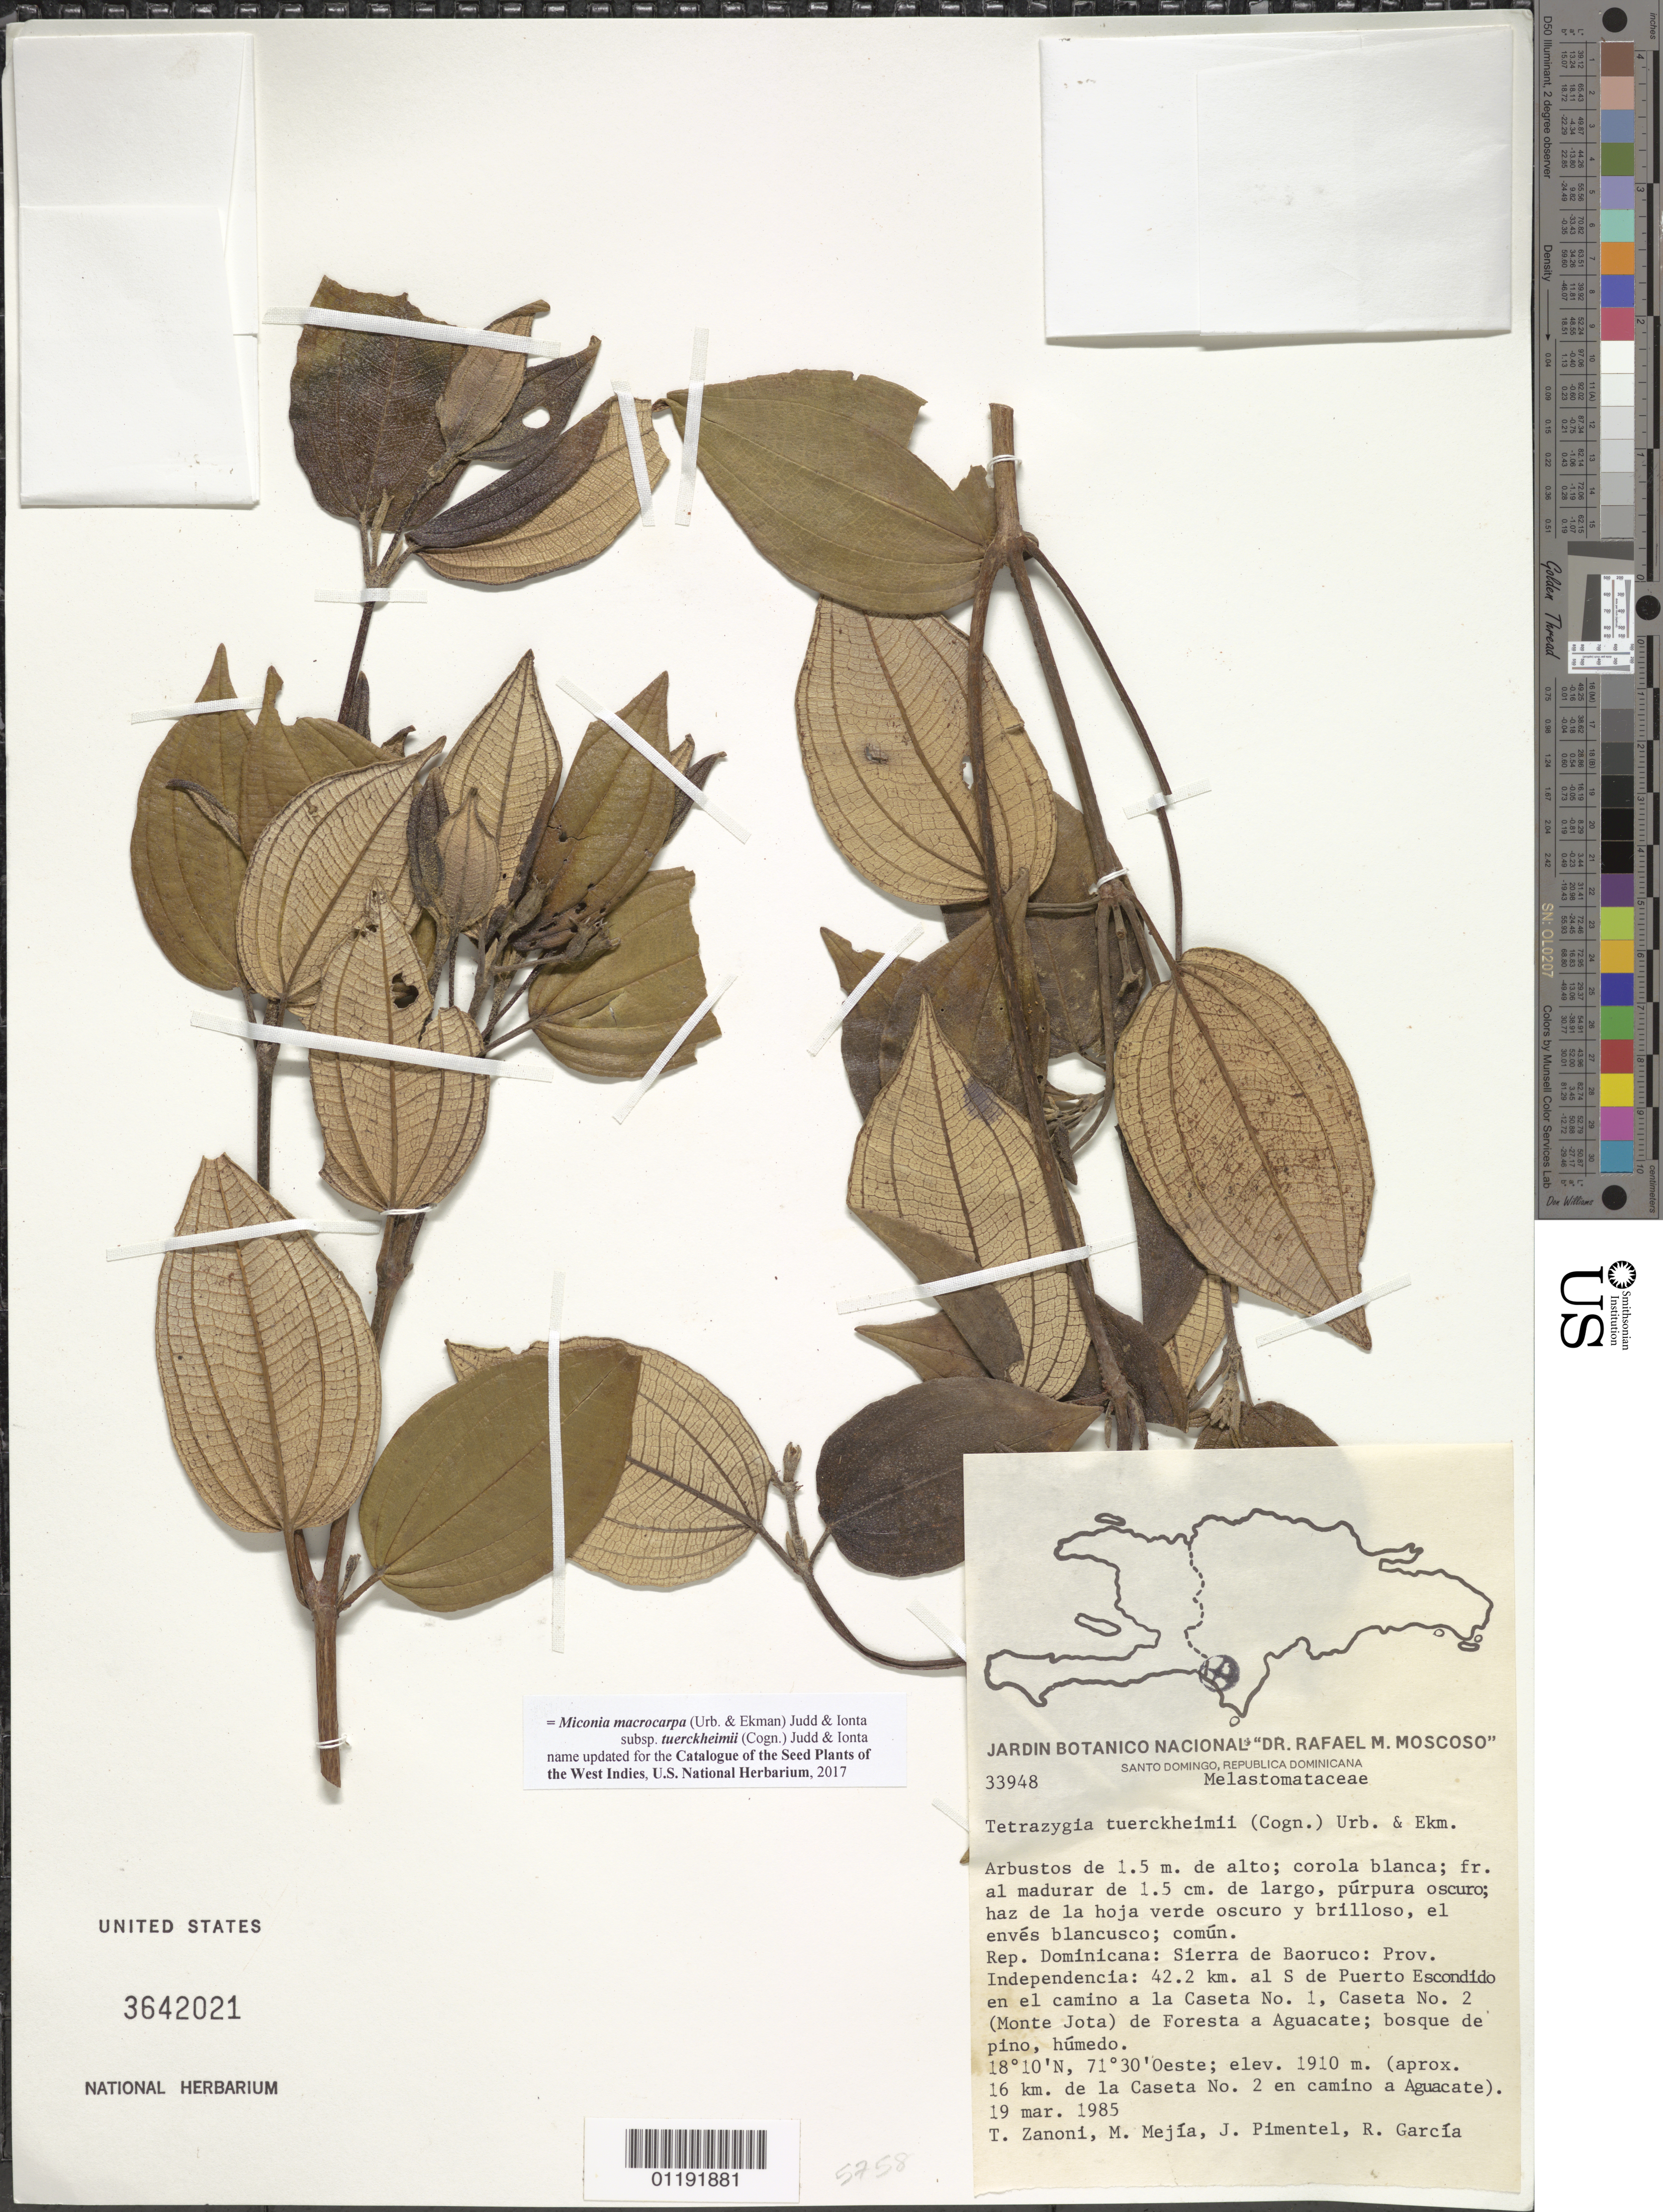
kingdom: Plantae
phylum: Tracheophyta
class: Magnoliopsida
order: Myrtales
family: Melastomataceae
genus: Miconia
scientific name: Miconia macrocarpa subsp. tuerckheimii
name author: (Cogn.) Judd & Ionta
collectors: T. A. Zanoni, M. Mejia, J. Pimentel & R. Garcia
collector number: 33948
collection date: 1985-03-19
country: Dominican Republic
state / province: Independencia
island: Hispaniola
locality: Sierra de Baoruco, 42.2 km S of Puerto Escondido, on road to hut no. 1 and approx 16 km from hut no. 2 (Monte Jota) on road from Foresta to Aguacate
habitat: Bosque de pino, húmedo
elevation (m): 1910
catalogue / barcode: US 3642021